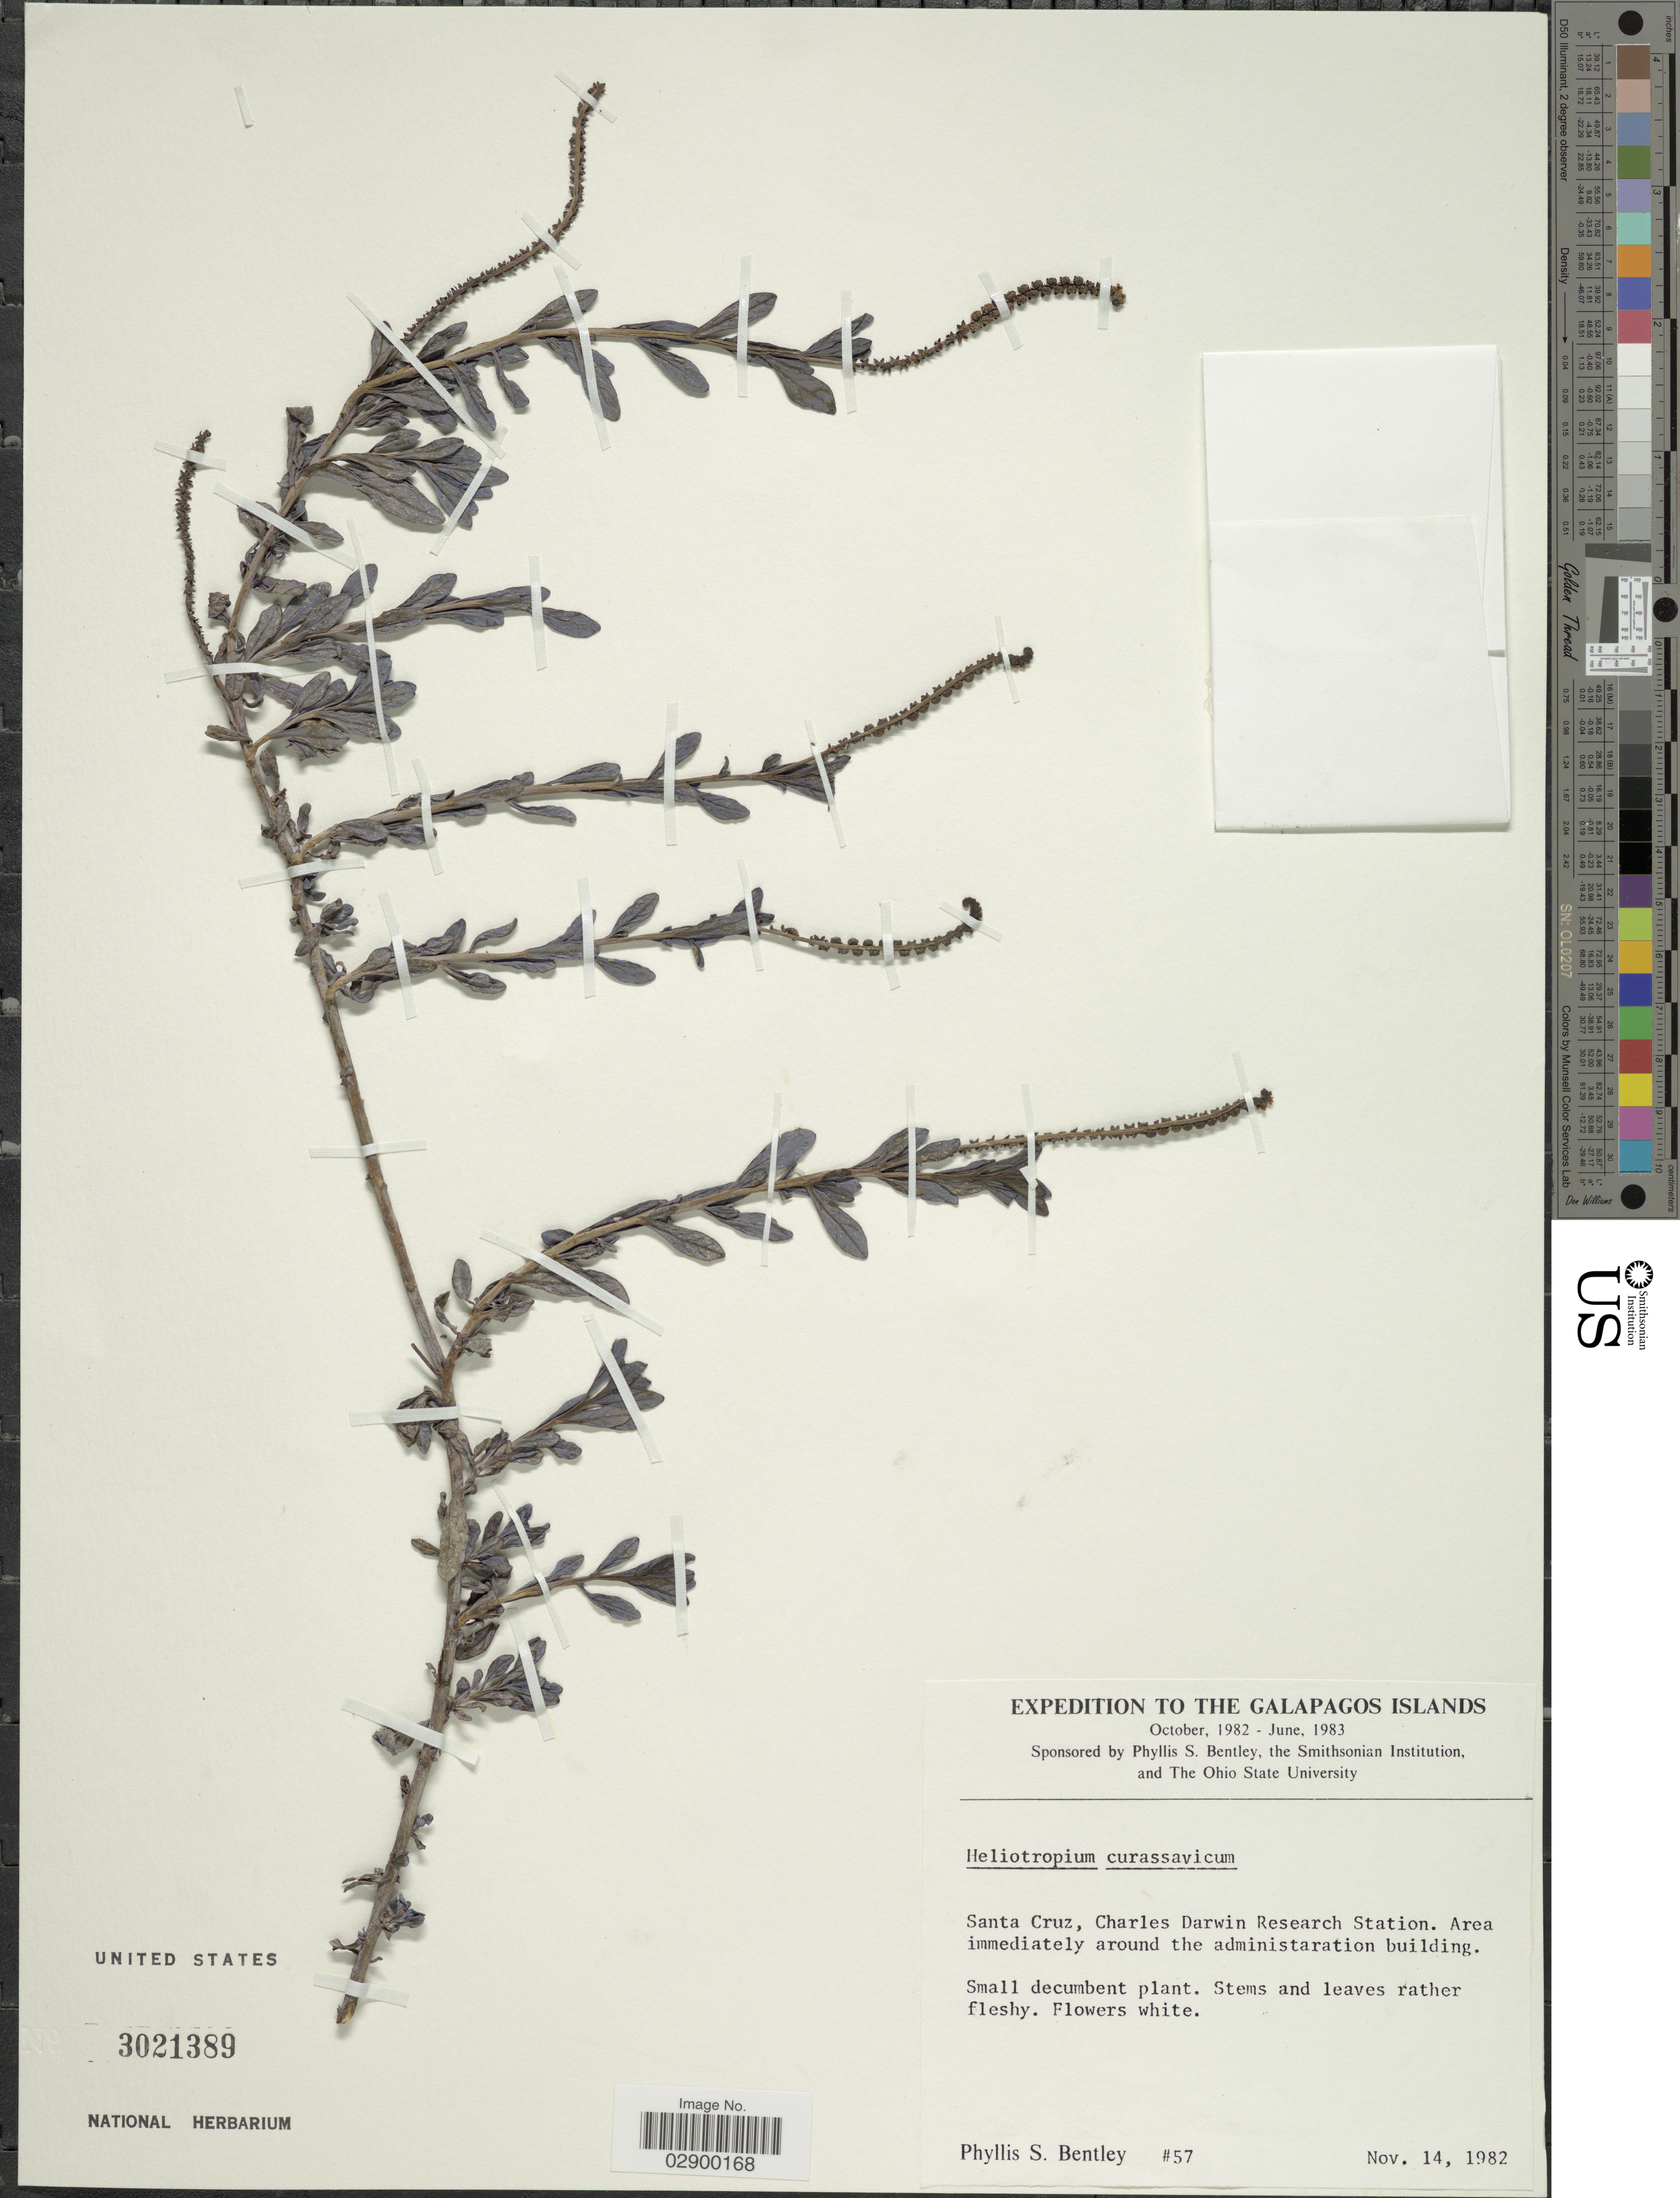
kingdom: Plantae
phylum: Tracheophyta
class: Magnoliopsida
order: Boraginales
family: Heliotropiaceae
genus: Heliotropium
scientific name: Heliotropium curassavicum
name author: L.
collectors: P. S. Bentley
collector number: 57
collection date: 1982-11-14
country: Ecuador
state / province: Colón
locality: The Galapagos Islands, Santa Cruz, Charles Darwin Research Station.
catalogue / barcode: US 3021389